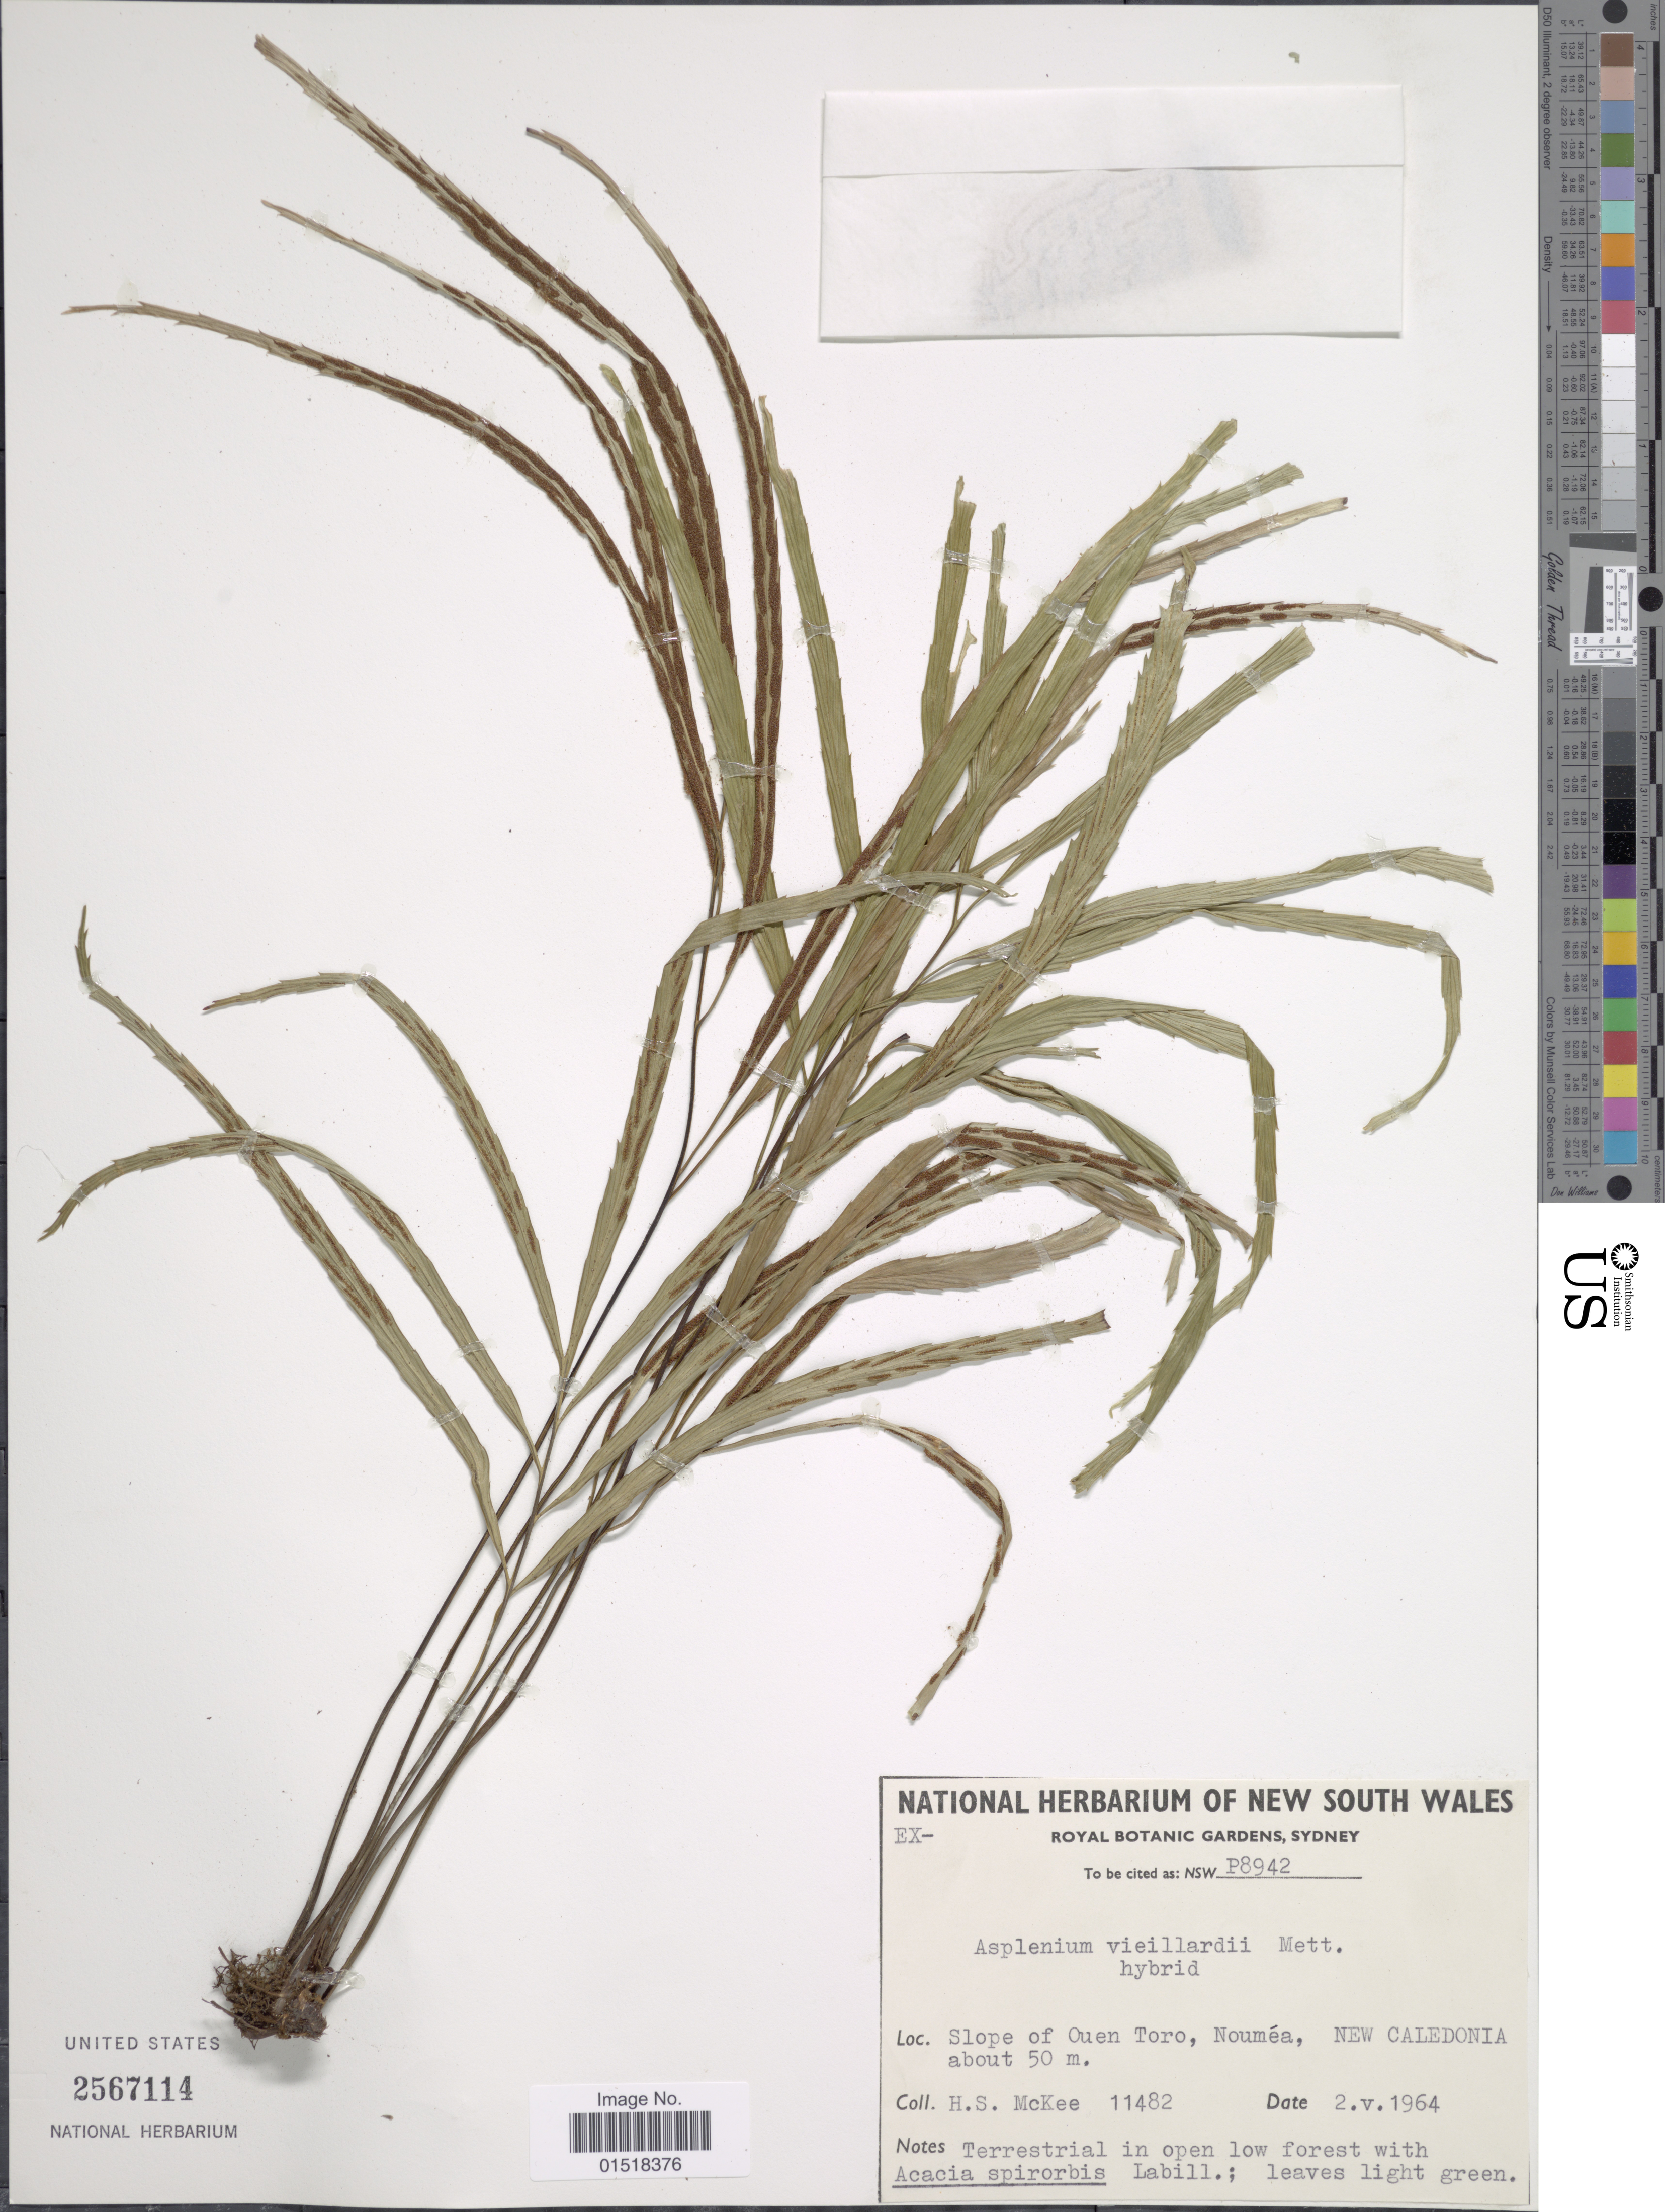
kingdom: Plantae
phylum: Tracheophyta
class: Polypodiopsida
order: Polypodiales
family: Aspleniaceae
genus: Asplenium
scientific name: Asplenium vieillardii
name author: Mett.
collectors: H. S. McKee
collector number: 11482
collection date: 1964-05-02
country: New Caledonia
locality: Slope of Ouen Toro, Nouméa.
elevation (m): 50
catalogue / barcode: US 2567114